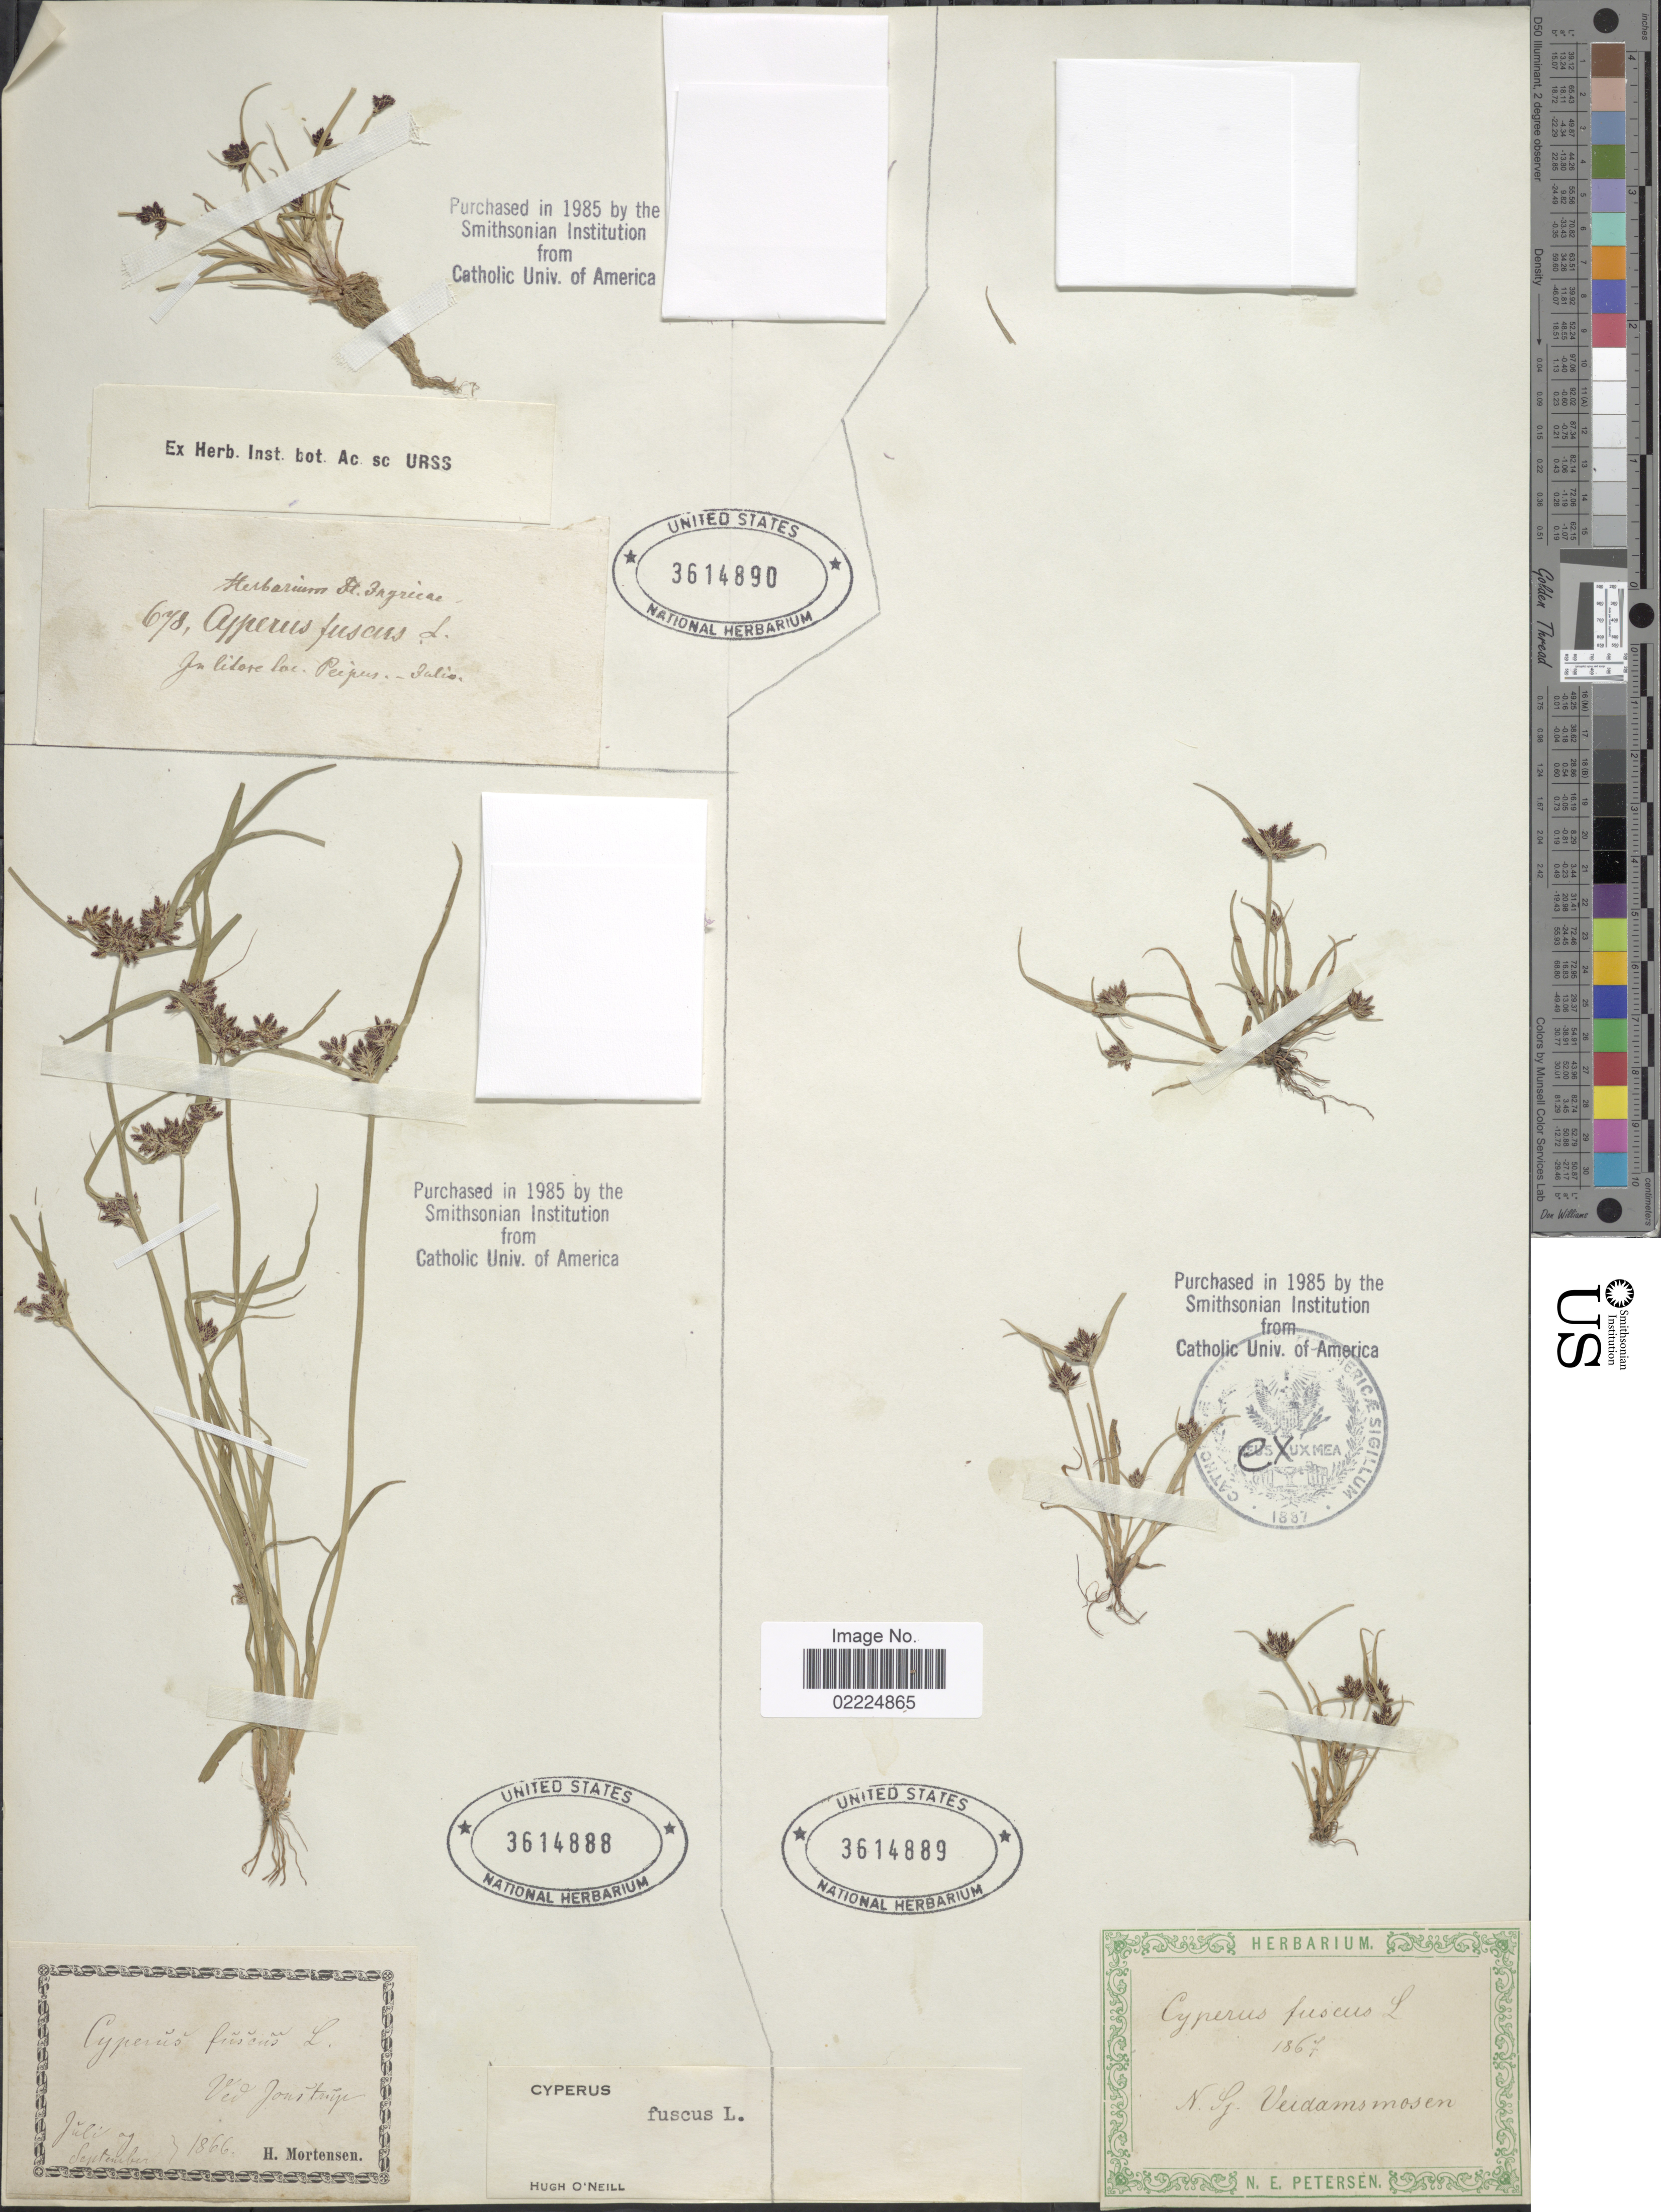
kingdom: Plantae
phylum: Tracheophyta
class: Liliopsida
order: Poales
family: Cyperaceae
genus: Cyperus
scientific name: Cyperus fuscus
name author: L.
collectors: N. Petersen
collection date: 1867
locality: N Sg. Veidams mosen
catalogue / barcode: US 3614889-2